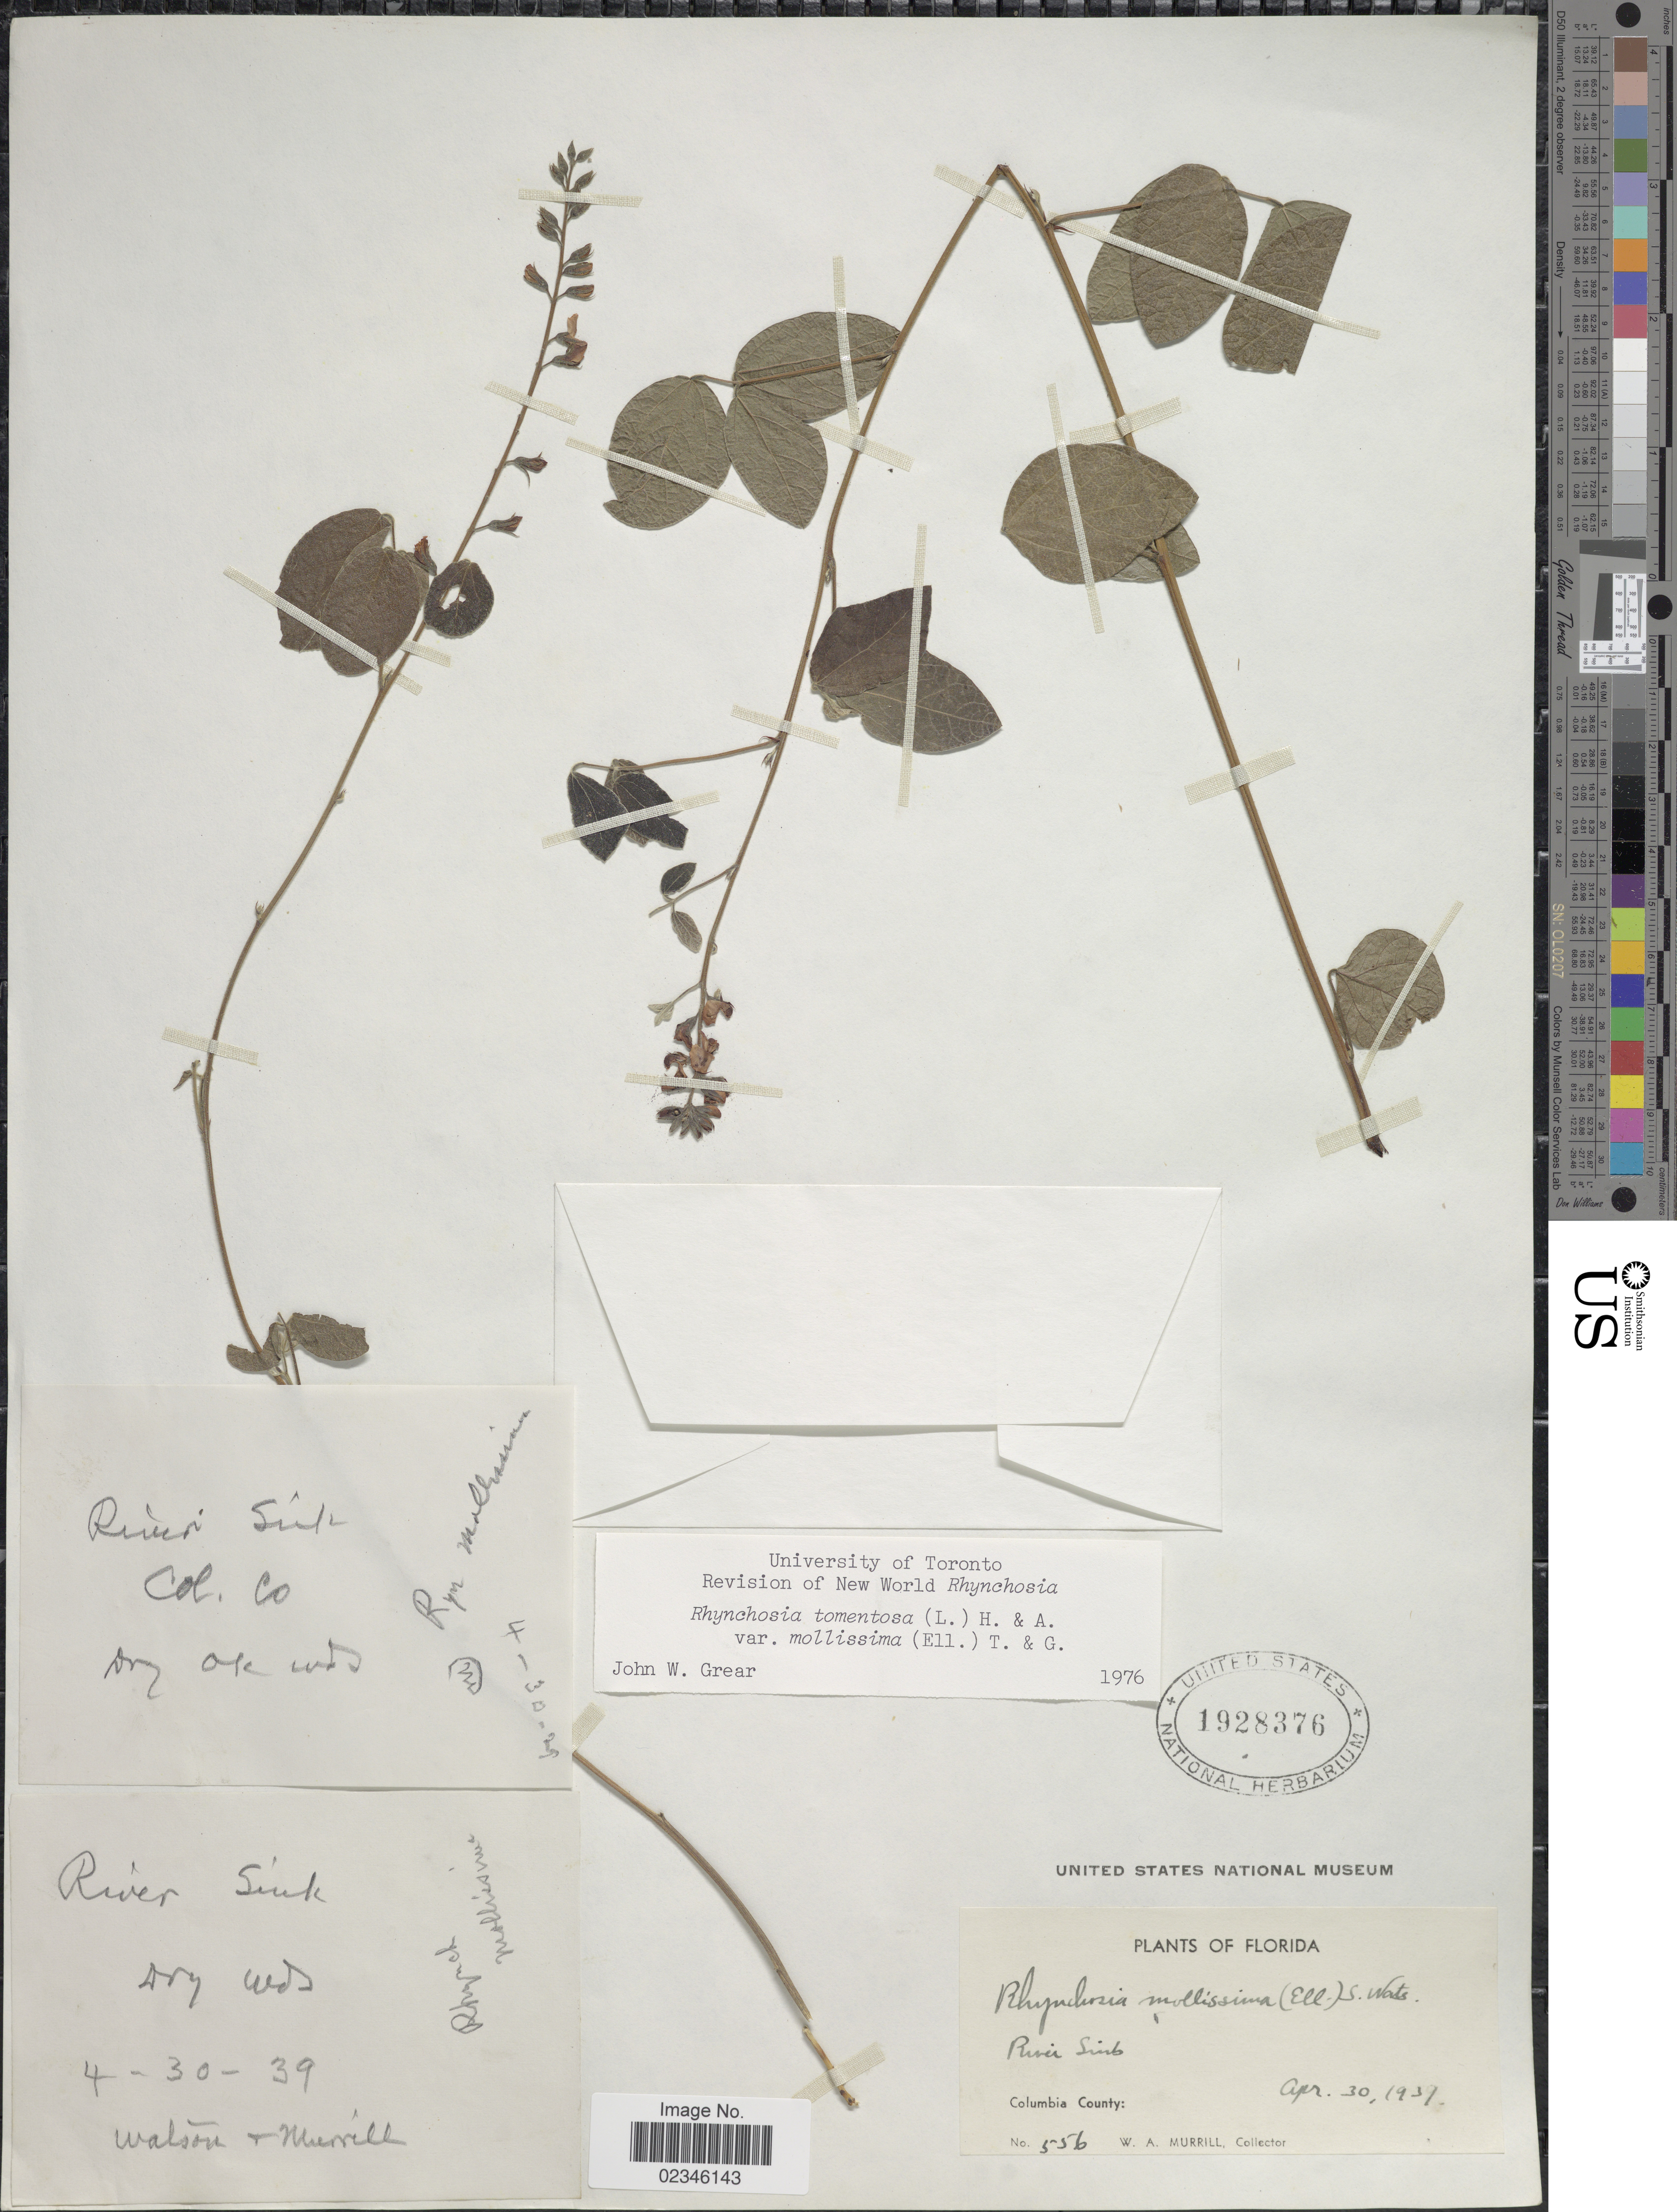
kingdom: Plantae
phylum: Tracheophyta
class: Magnoliopsida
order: Fabales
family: Fabaceae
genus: Rhynchosia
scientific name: Rhynchosia tomentosa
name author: (L.) Hook. & Arn.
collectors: -- Watson & W. A. Murrill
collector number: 556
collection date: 1939-04-30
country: United States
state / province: Florida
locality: River Sink. Colombia County.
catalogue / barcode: US 1928376